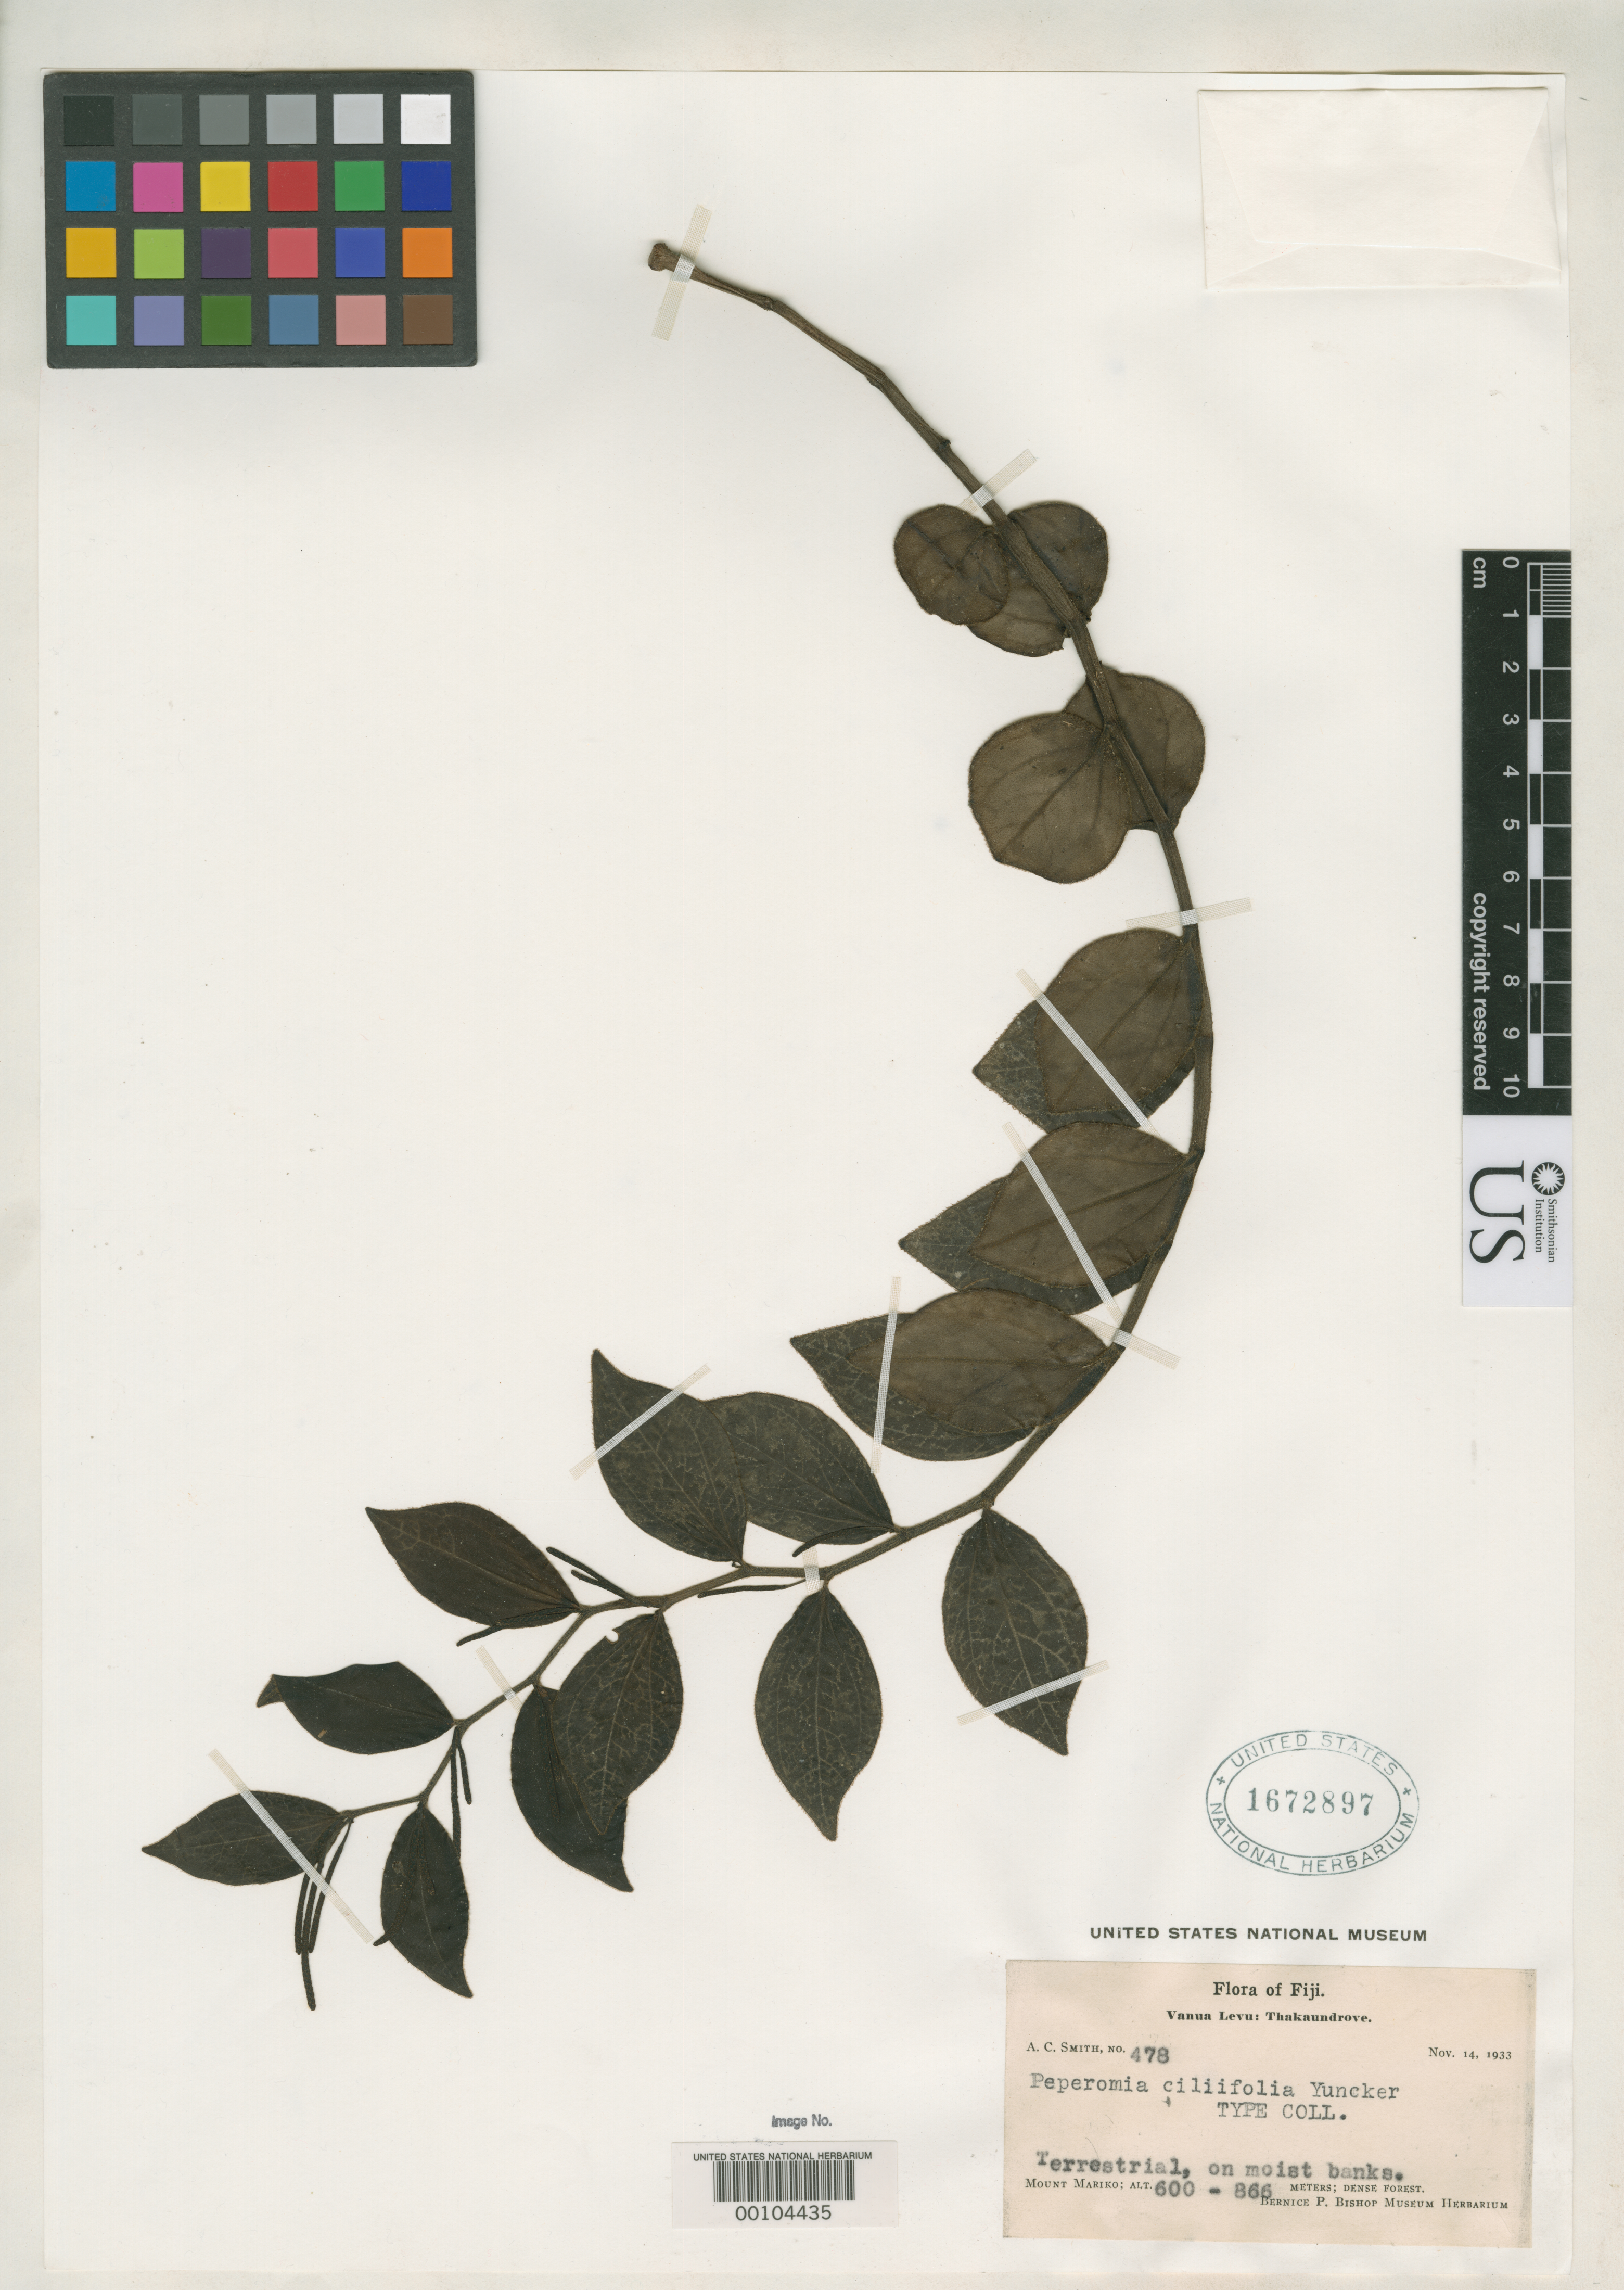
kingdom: Plantae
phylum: Tracheophyta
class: Magnoliopsida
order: Piperales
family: Piperaceae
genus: Peperomia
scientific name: Peperomia ciliifolia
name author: Yunck.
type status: Isotype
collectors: A. C. Smith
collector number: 478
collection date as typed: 14 Nov 1933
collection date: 1933-11-14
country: Fiji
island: Vanua Levu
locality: Thakaundrove, Mt. Mariko. [Vanua Levu Group]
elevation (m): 600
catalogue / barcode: US 1672897